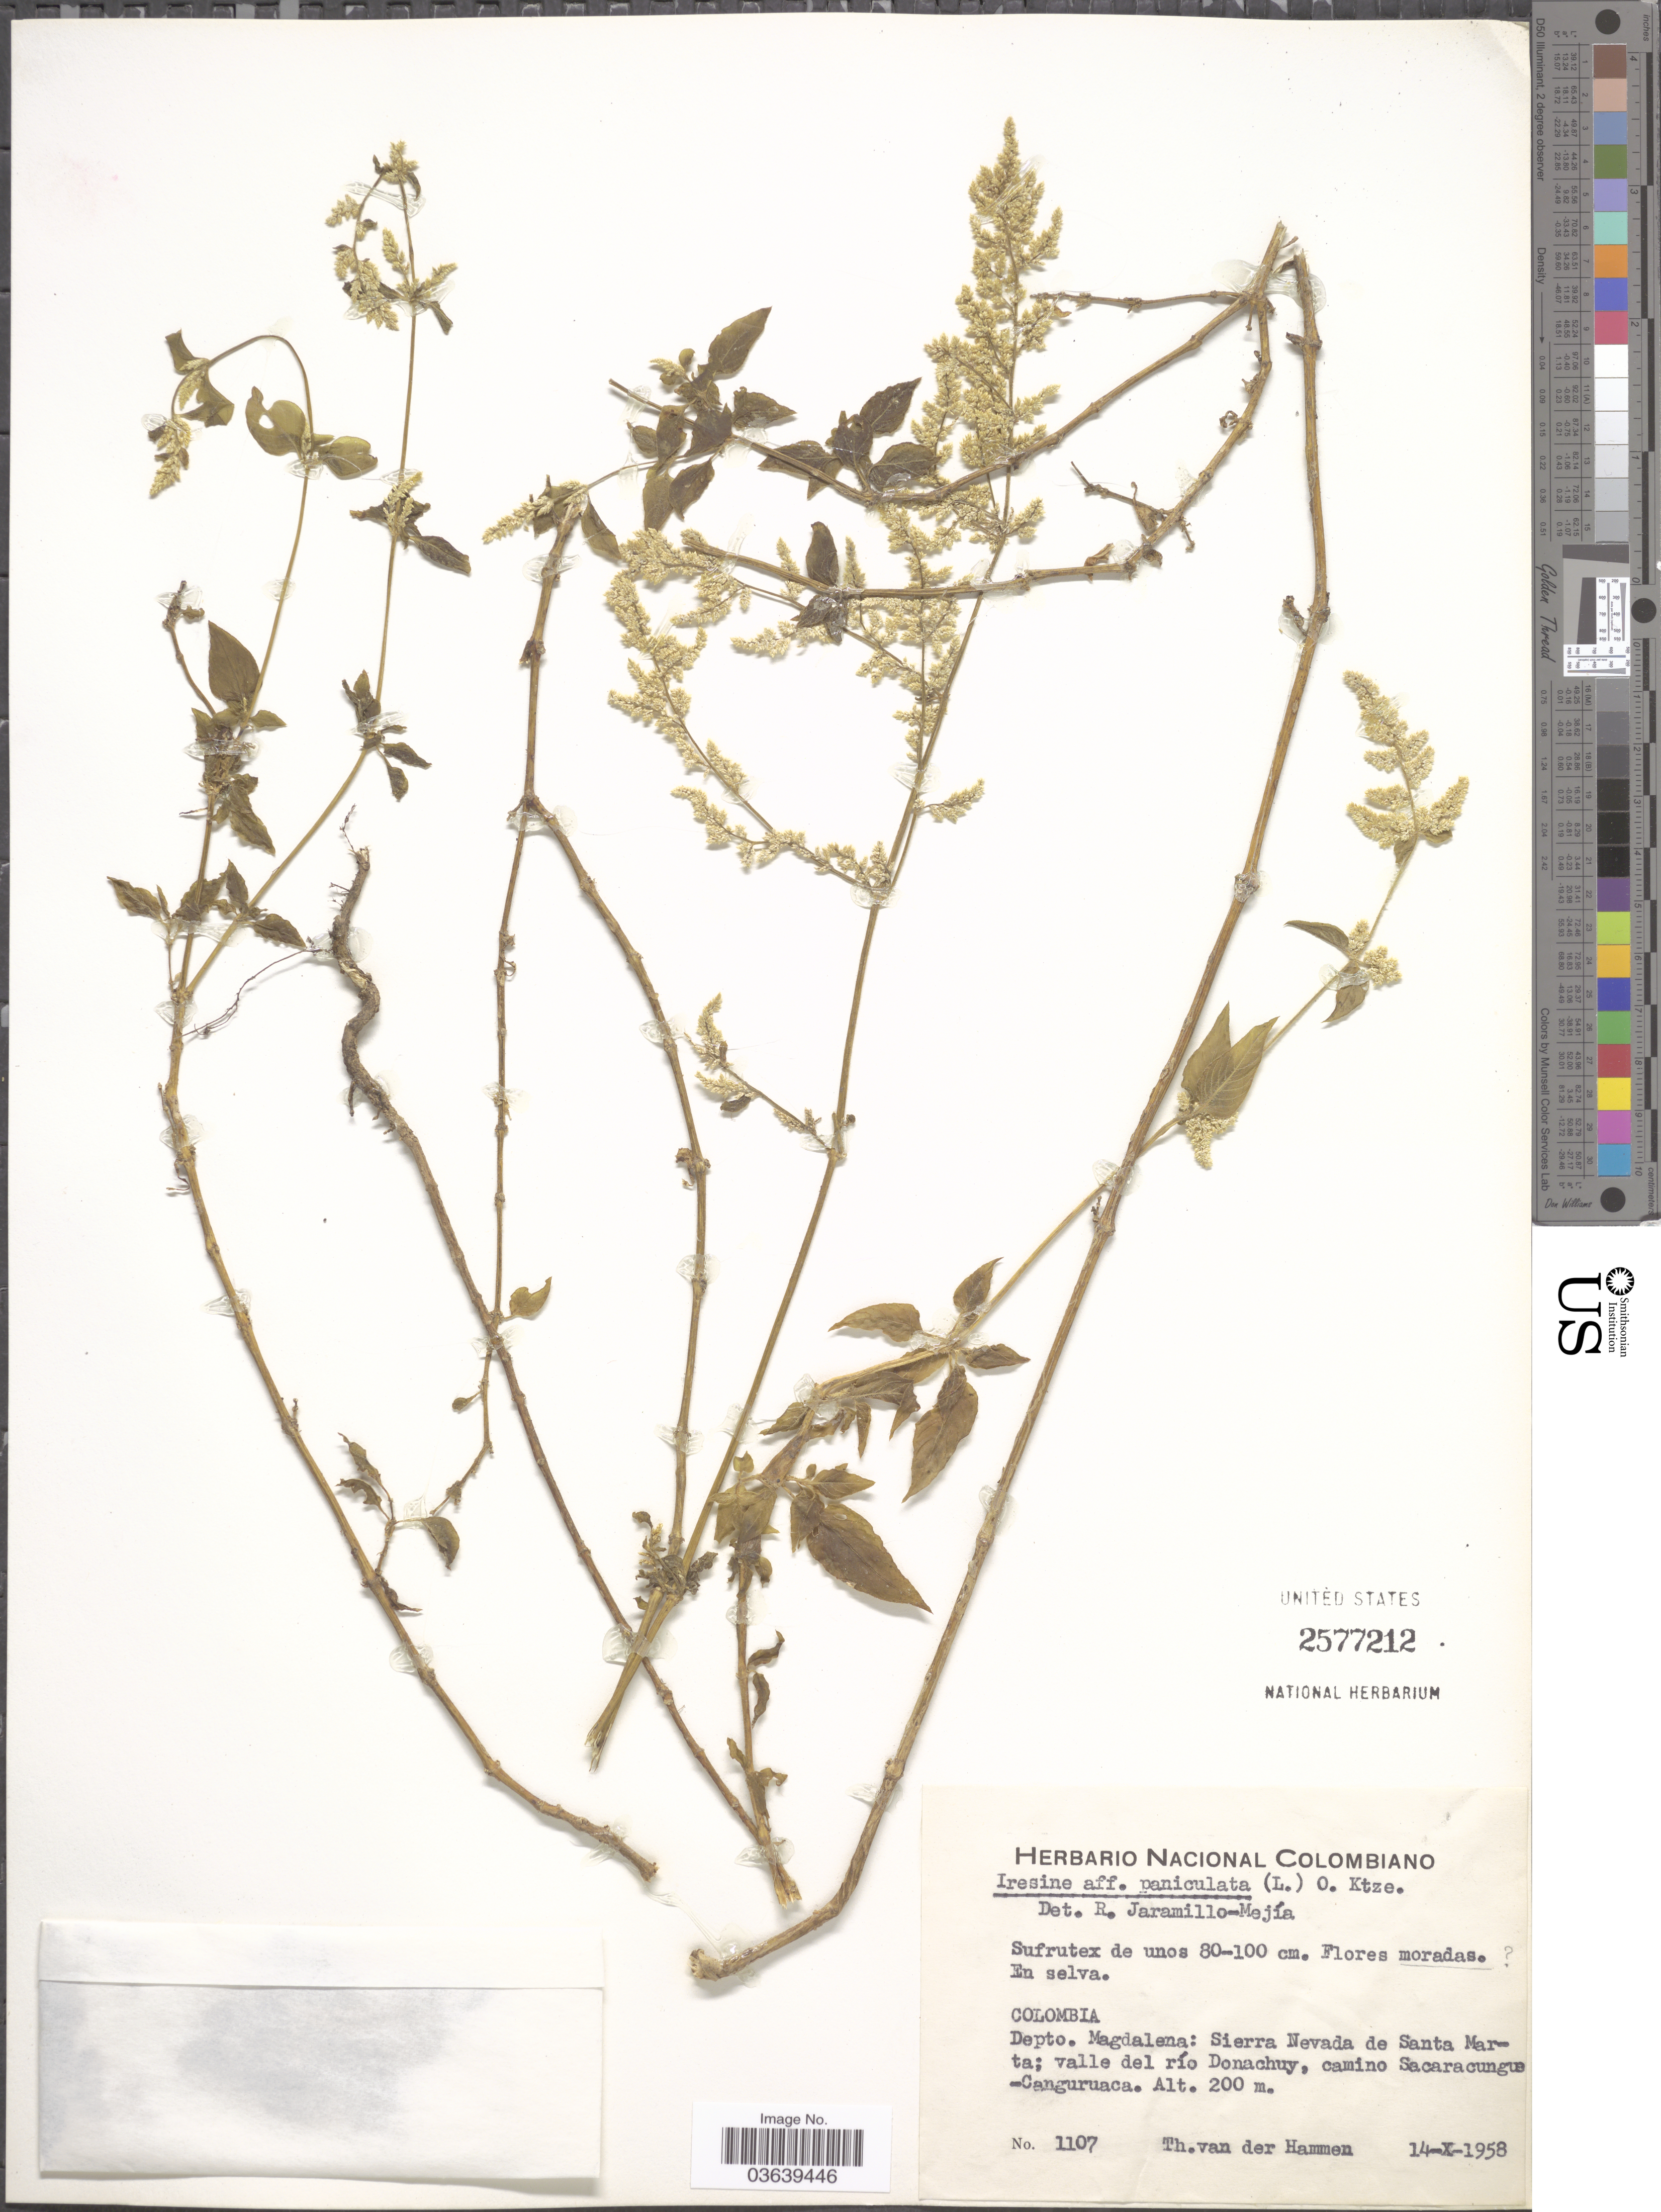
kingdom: Plantae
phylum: Tracheophyta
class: Magnoliopsida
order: Caryophyllales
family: Amaranthaceae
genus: Iresine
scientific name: Iresine diffusa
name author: Humb. & Bonpl. ex Willd.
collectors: T. Van der Hammen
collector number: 1107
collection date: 1958-10-14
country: Colombia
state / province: Magdalena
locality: Depto. Magdalena: Sierra Nevada de Santa Marta; valle del río Donachuy, camino Sacaracungue-Canguruaca.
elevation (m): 200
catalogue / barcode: US 2577212